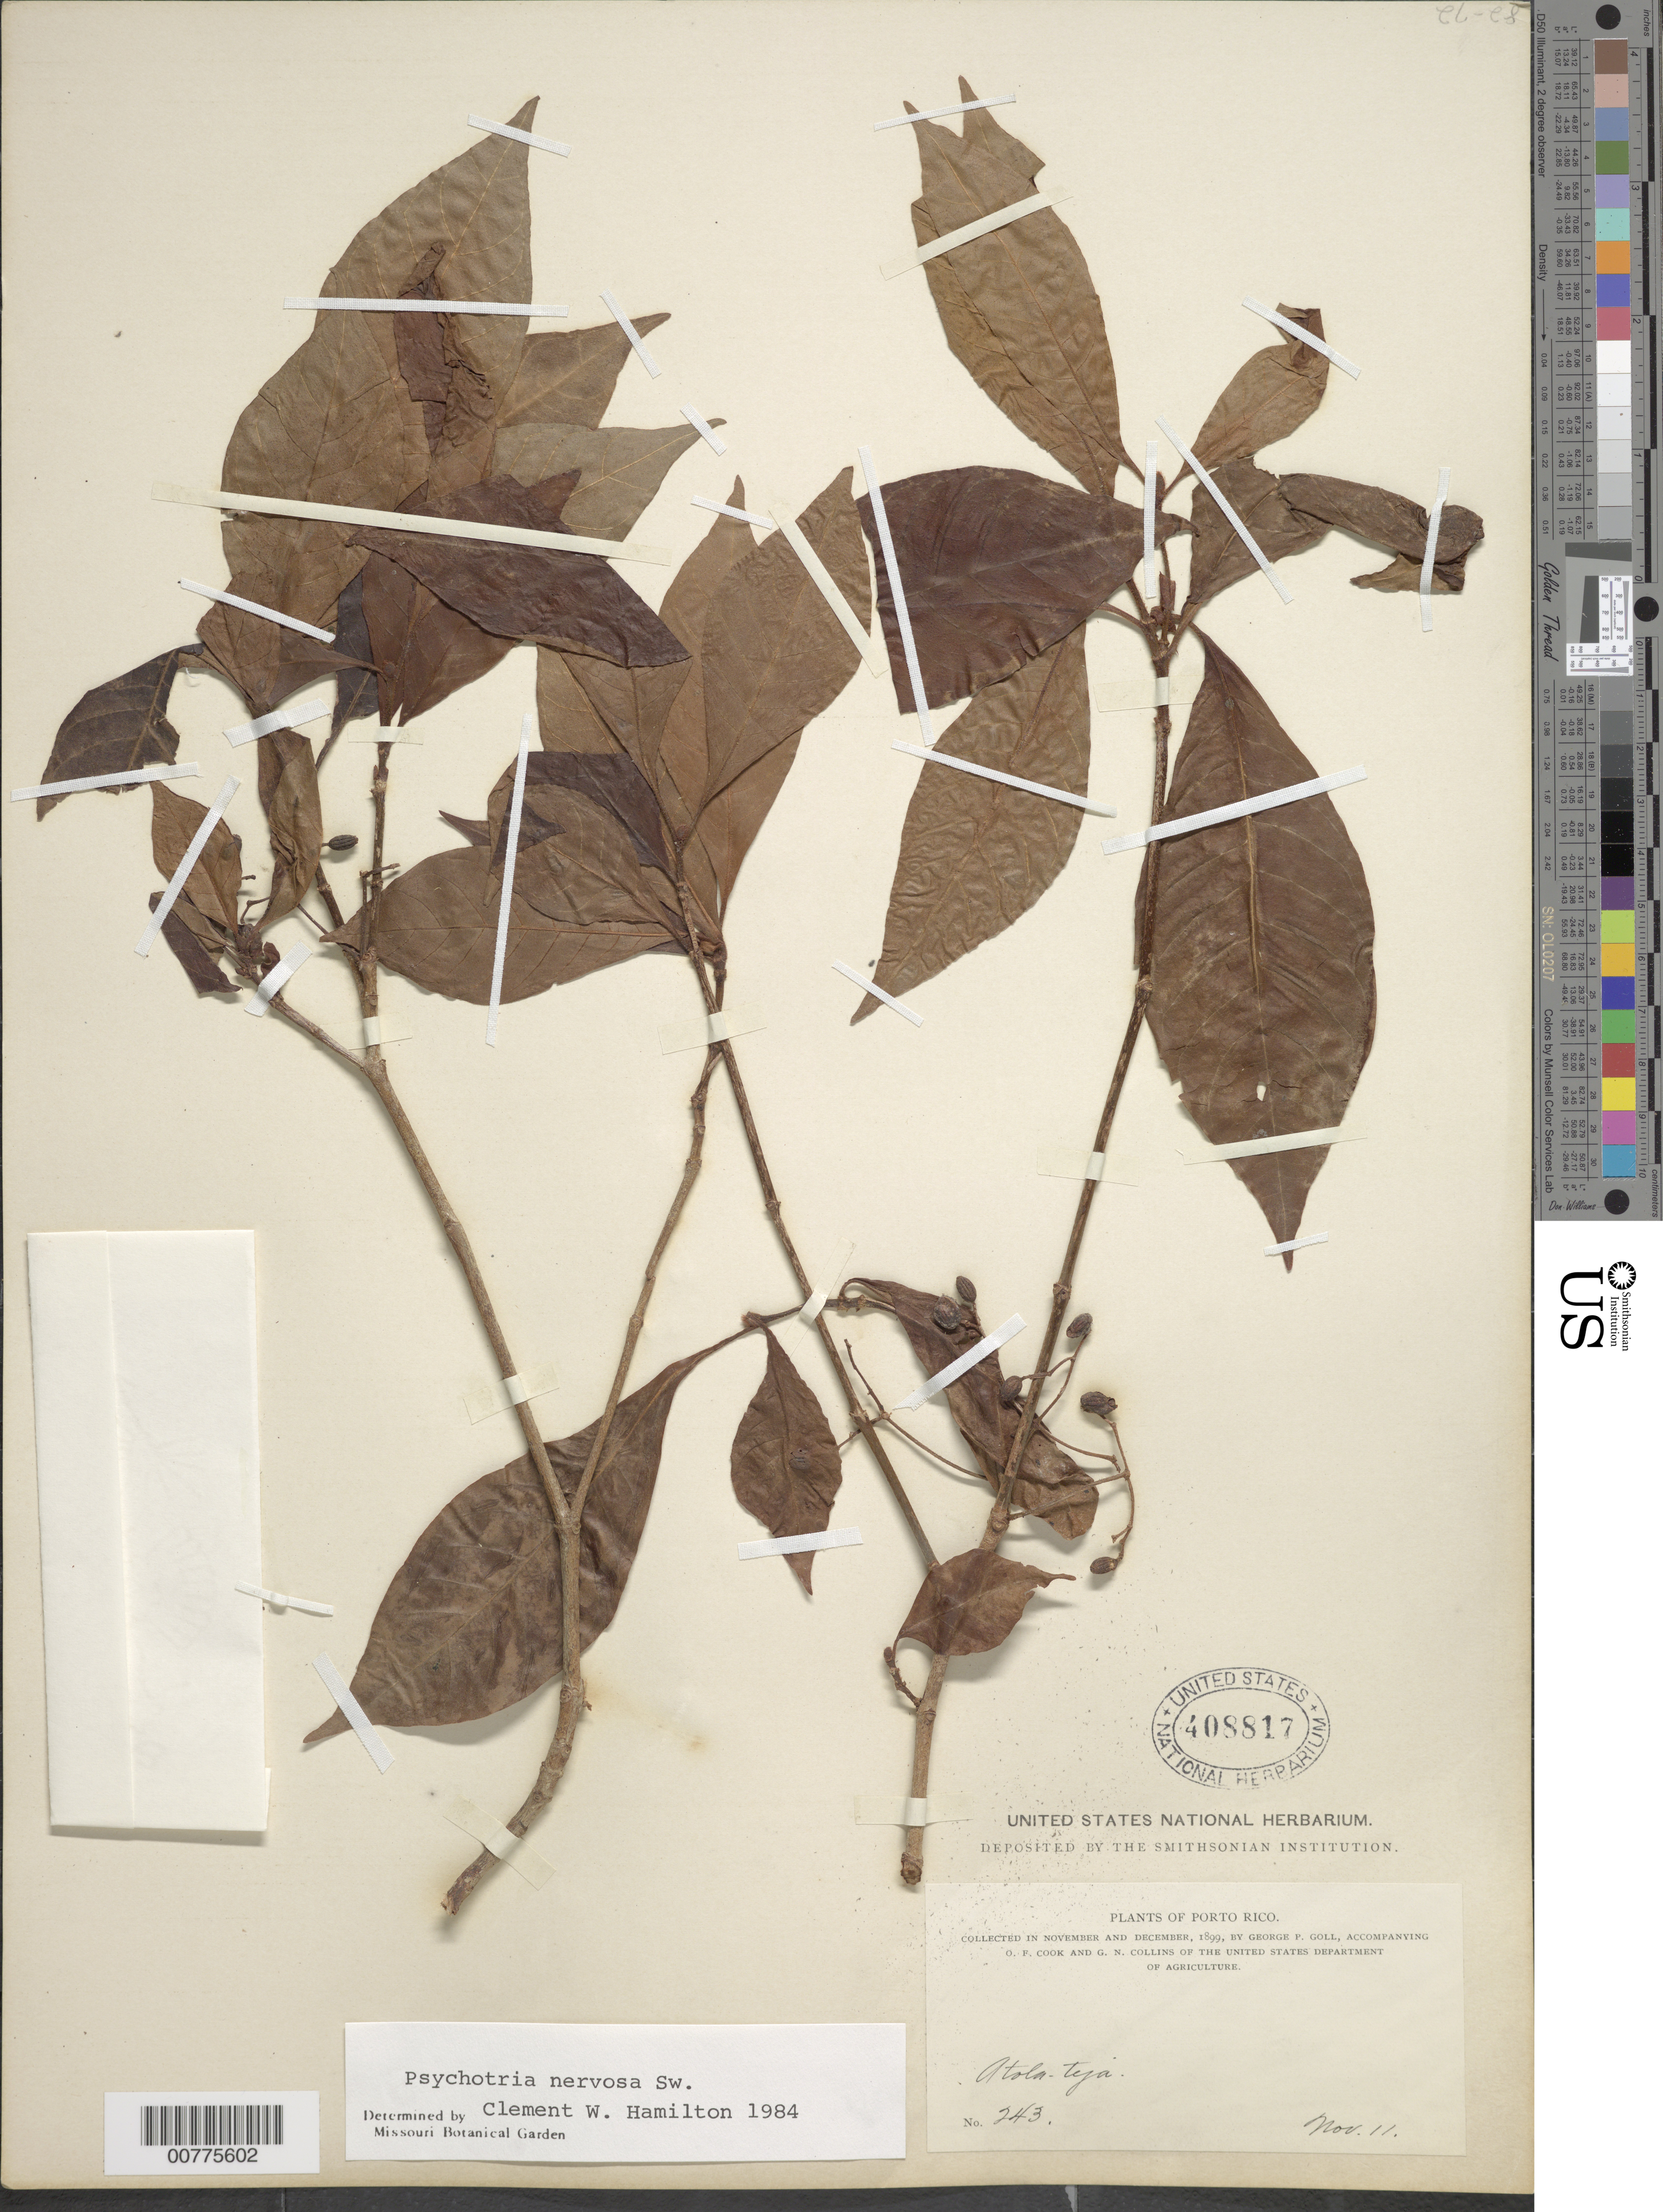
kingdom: Plantae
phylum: Tracheophyta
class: Magnoliopsida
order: Gentianales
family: Rubiaceae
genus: Psychotria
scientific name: Psychotria nervosa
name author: Sw.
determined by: Hamilton, C. W.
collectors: G. Goll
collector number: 243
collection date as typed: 11 Nov 1899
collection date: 1899-11-11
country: Puerto Rico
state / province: Bayamón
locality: Hato Tejas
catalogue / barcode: US 408817